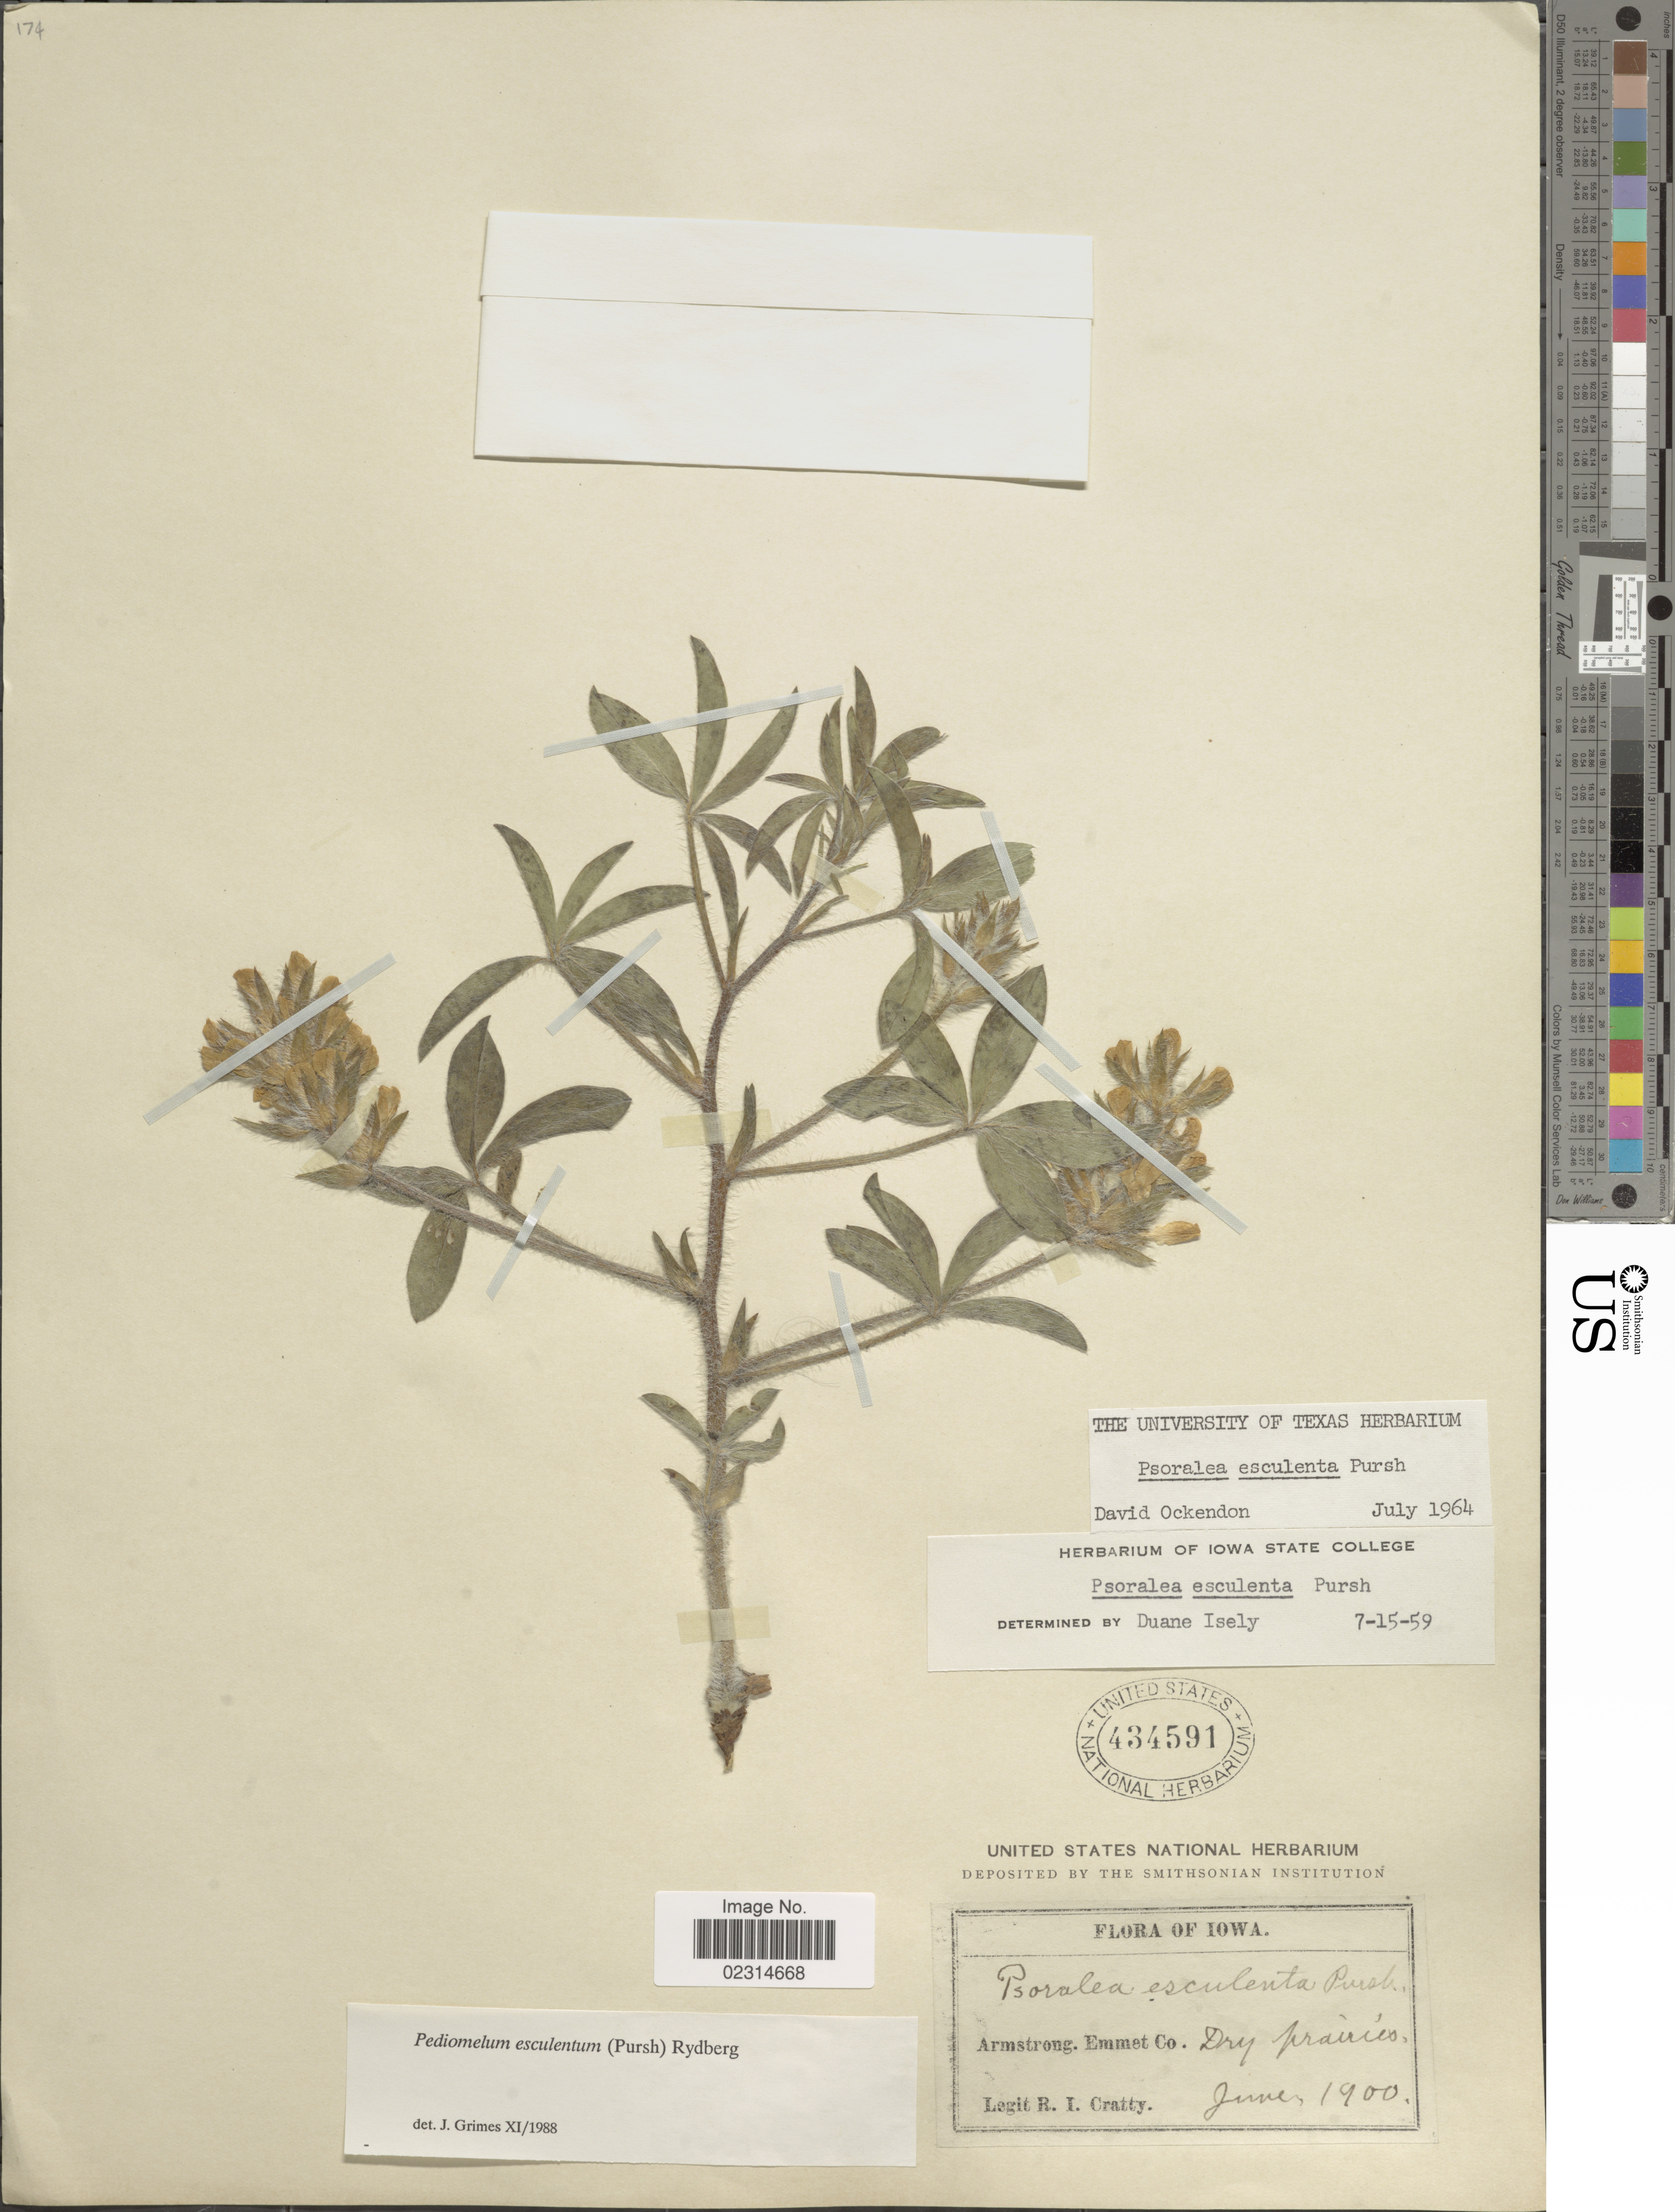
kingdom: Plantae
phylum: Tracheophyta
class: Magnoliopsida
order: Fabales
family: Fabaceae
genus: Pediomelum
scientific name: Pediomelum esculentum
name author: (Pursh) Rydb.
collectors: R. Cratty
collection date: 1900-06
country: United States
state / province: Iowa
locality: Armstrong, Emmet Co. Dry prairies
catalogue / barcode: US 434591